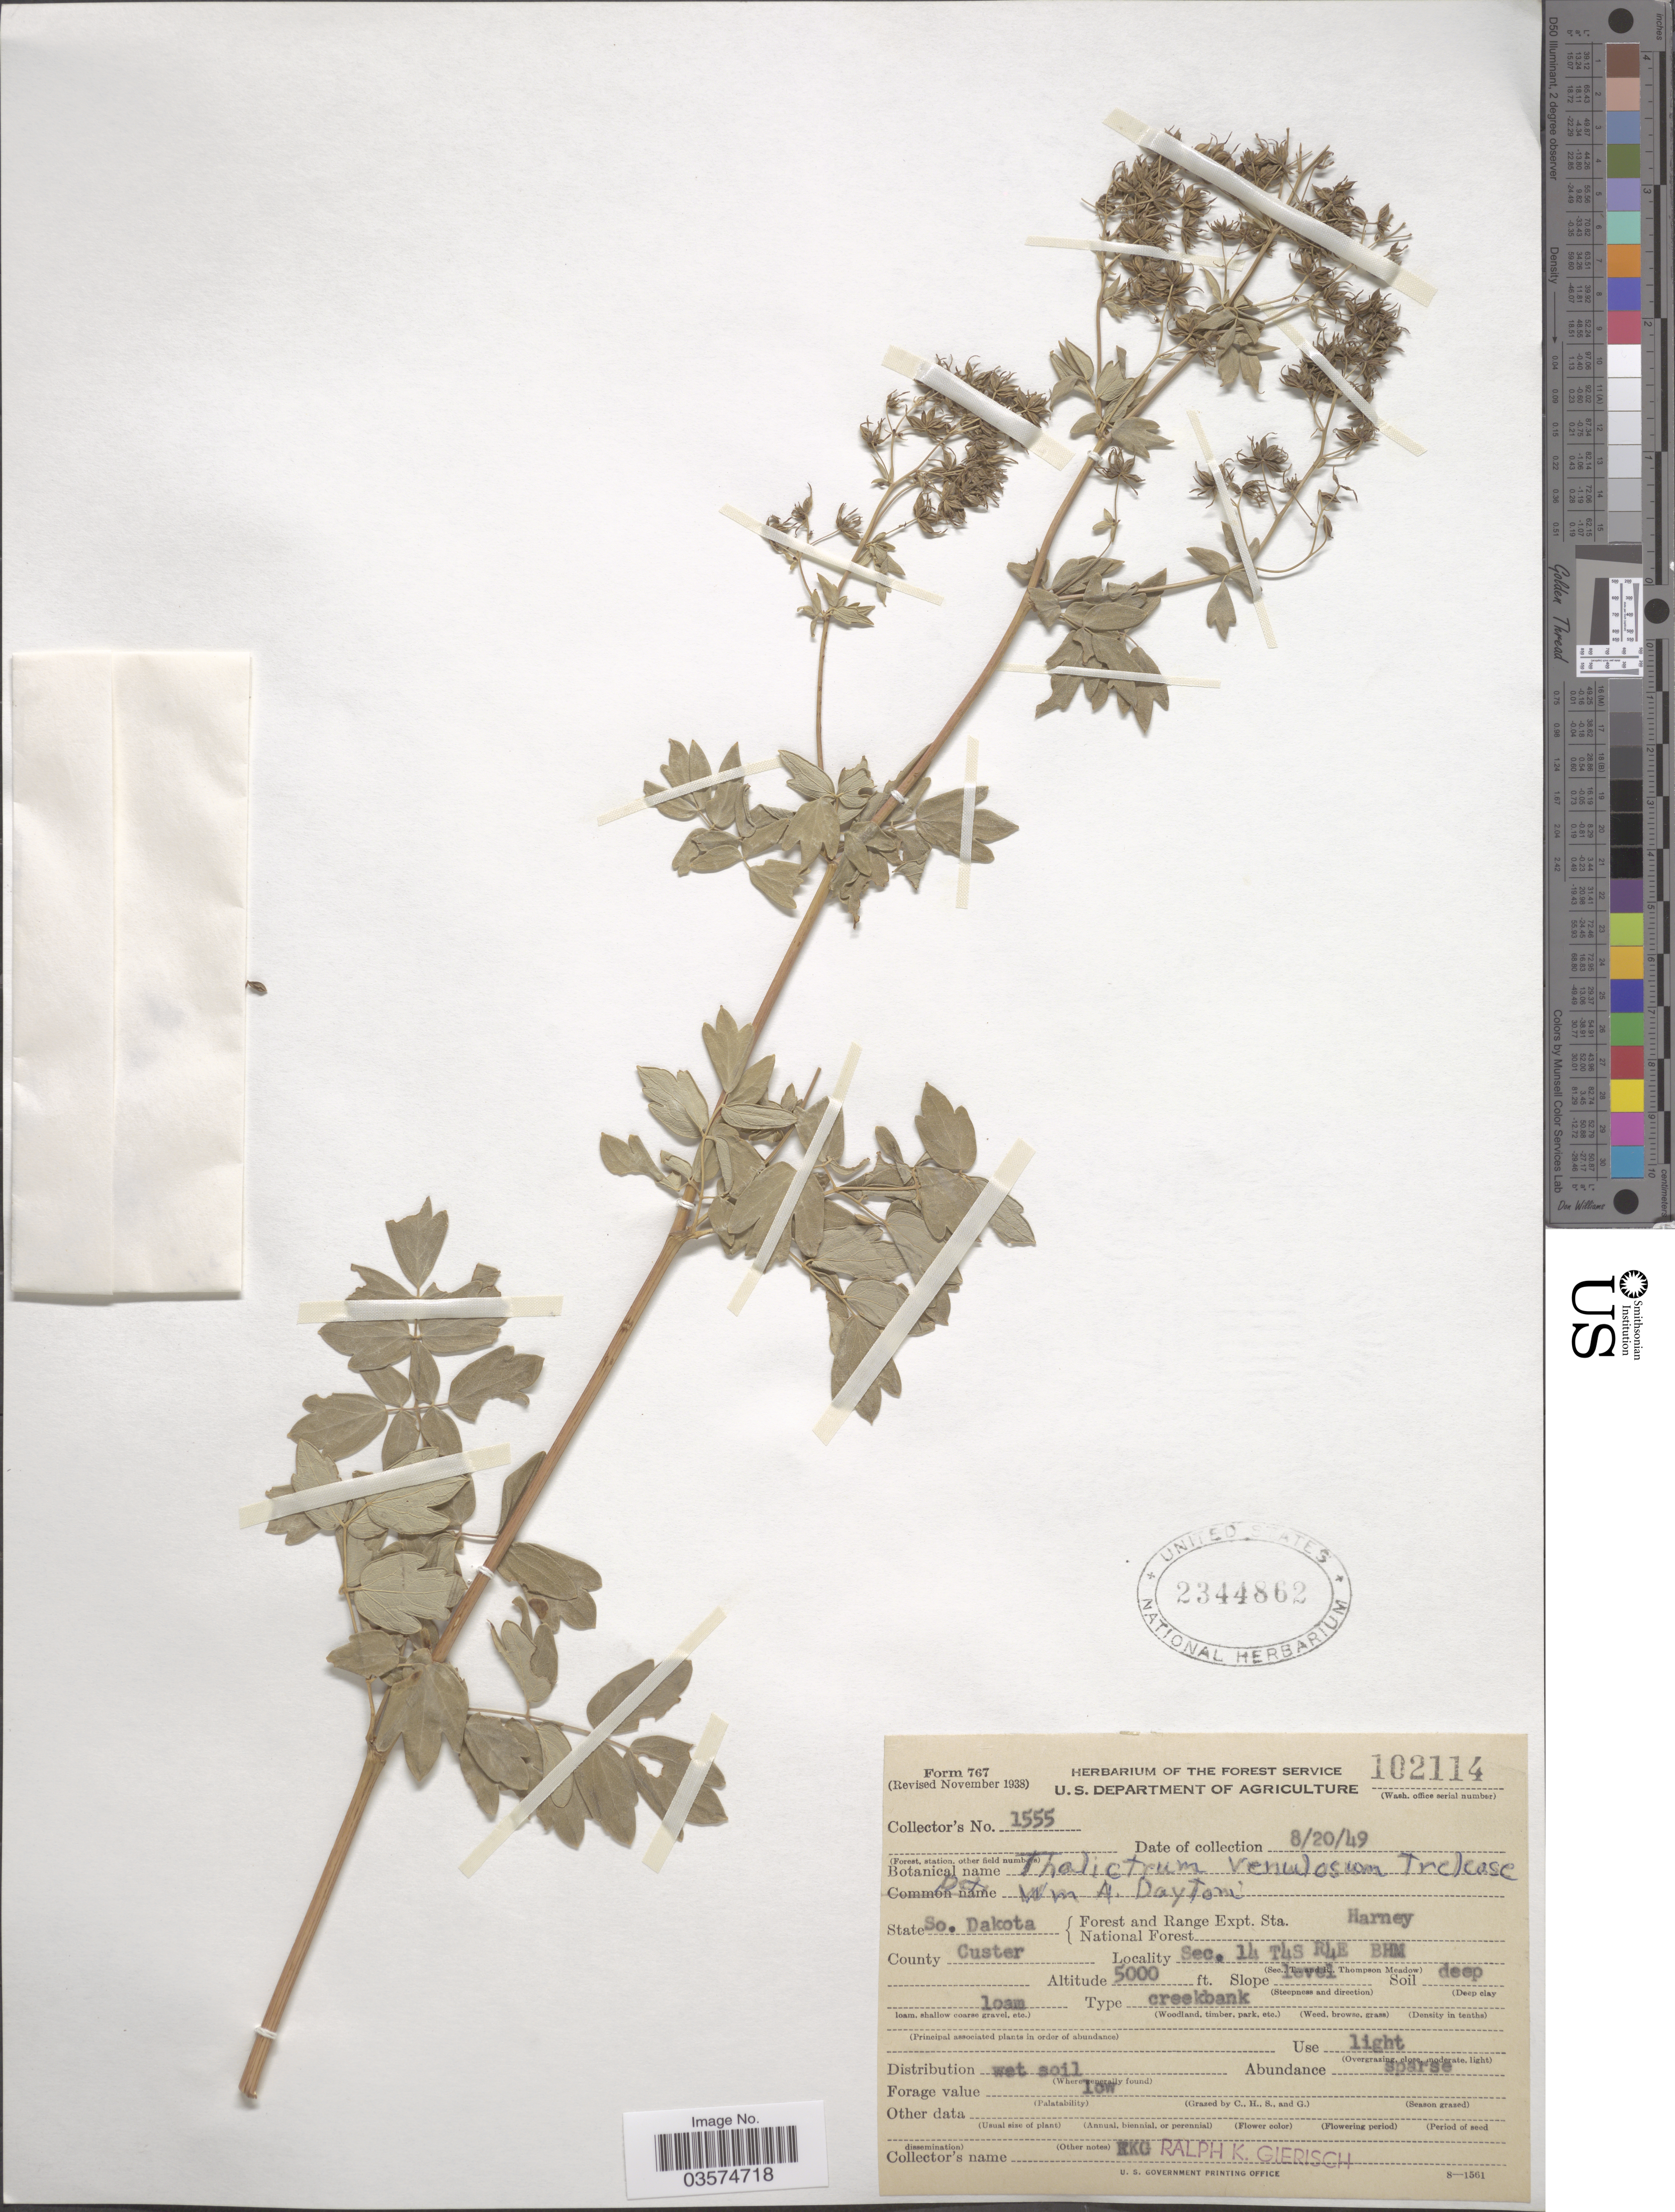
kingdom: Plantae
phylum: Tracheophyta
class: Magnoliopsida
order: Ranunculales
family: Ranunculaceae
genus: Thalictrum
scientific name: Thalictrum venulosum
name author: Trel.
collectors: R. Gierisch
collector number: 1555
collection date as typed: Transcribed d/m/y: 20/8/49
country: United States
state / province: South Dakota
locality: State So. Dakota. Forest and Range Expt. Sta. National Forest Harney. County Custer. Sec. 14 T4S R4E BHM.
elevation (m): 1524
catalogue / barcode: US 2344862